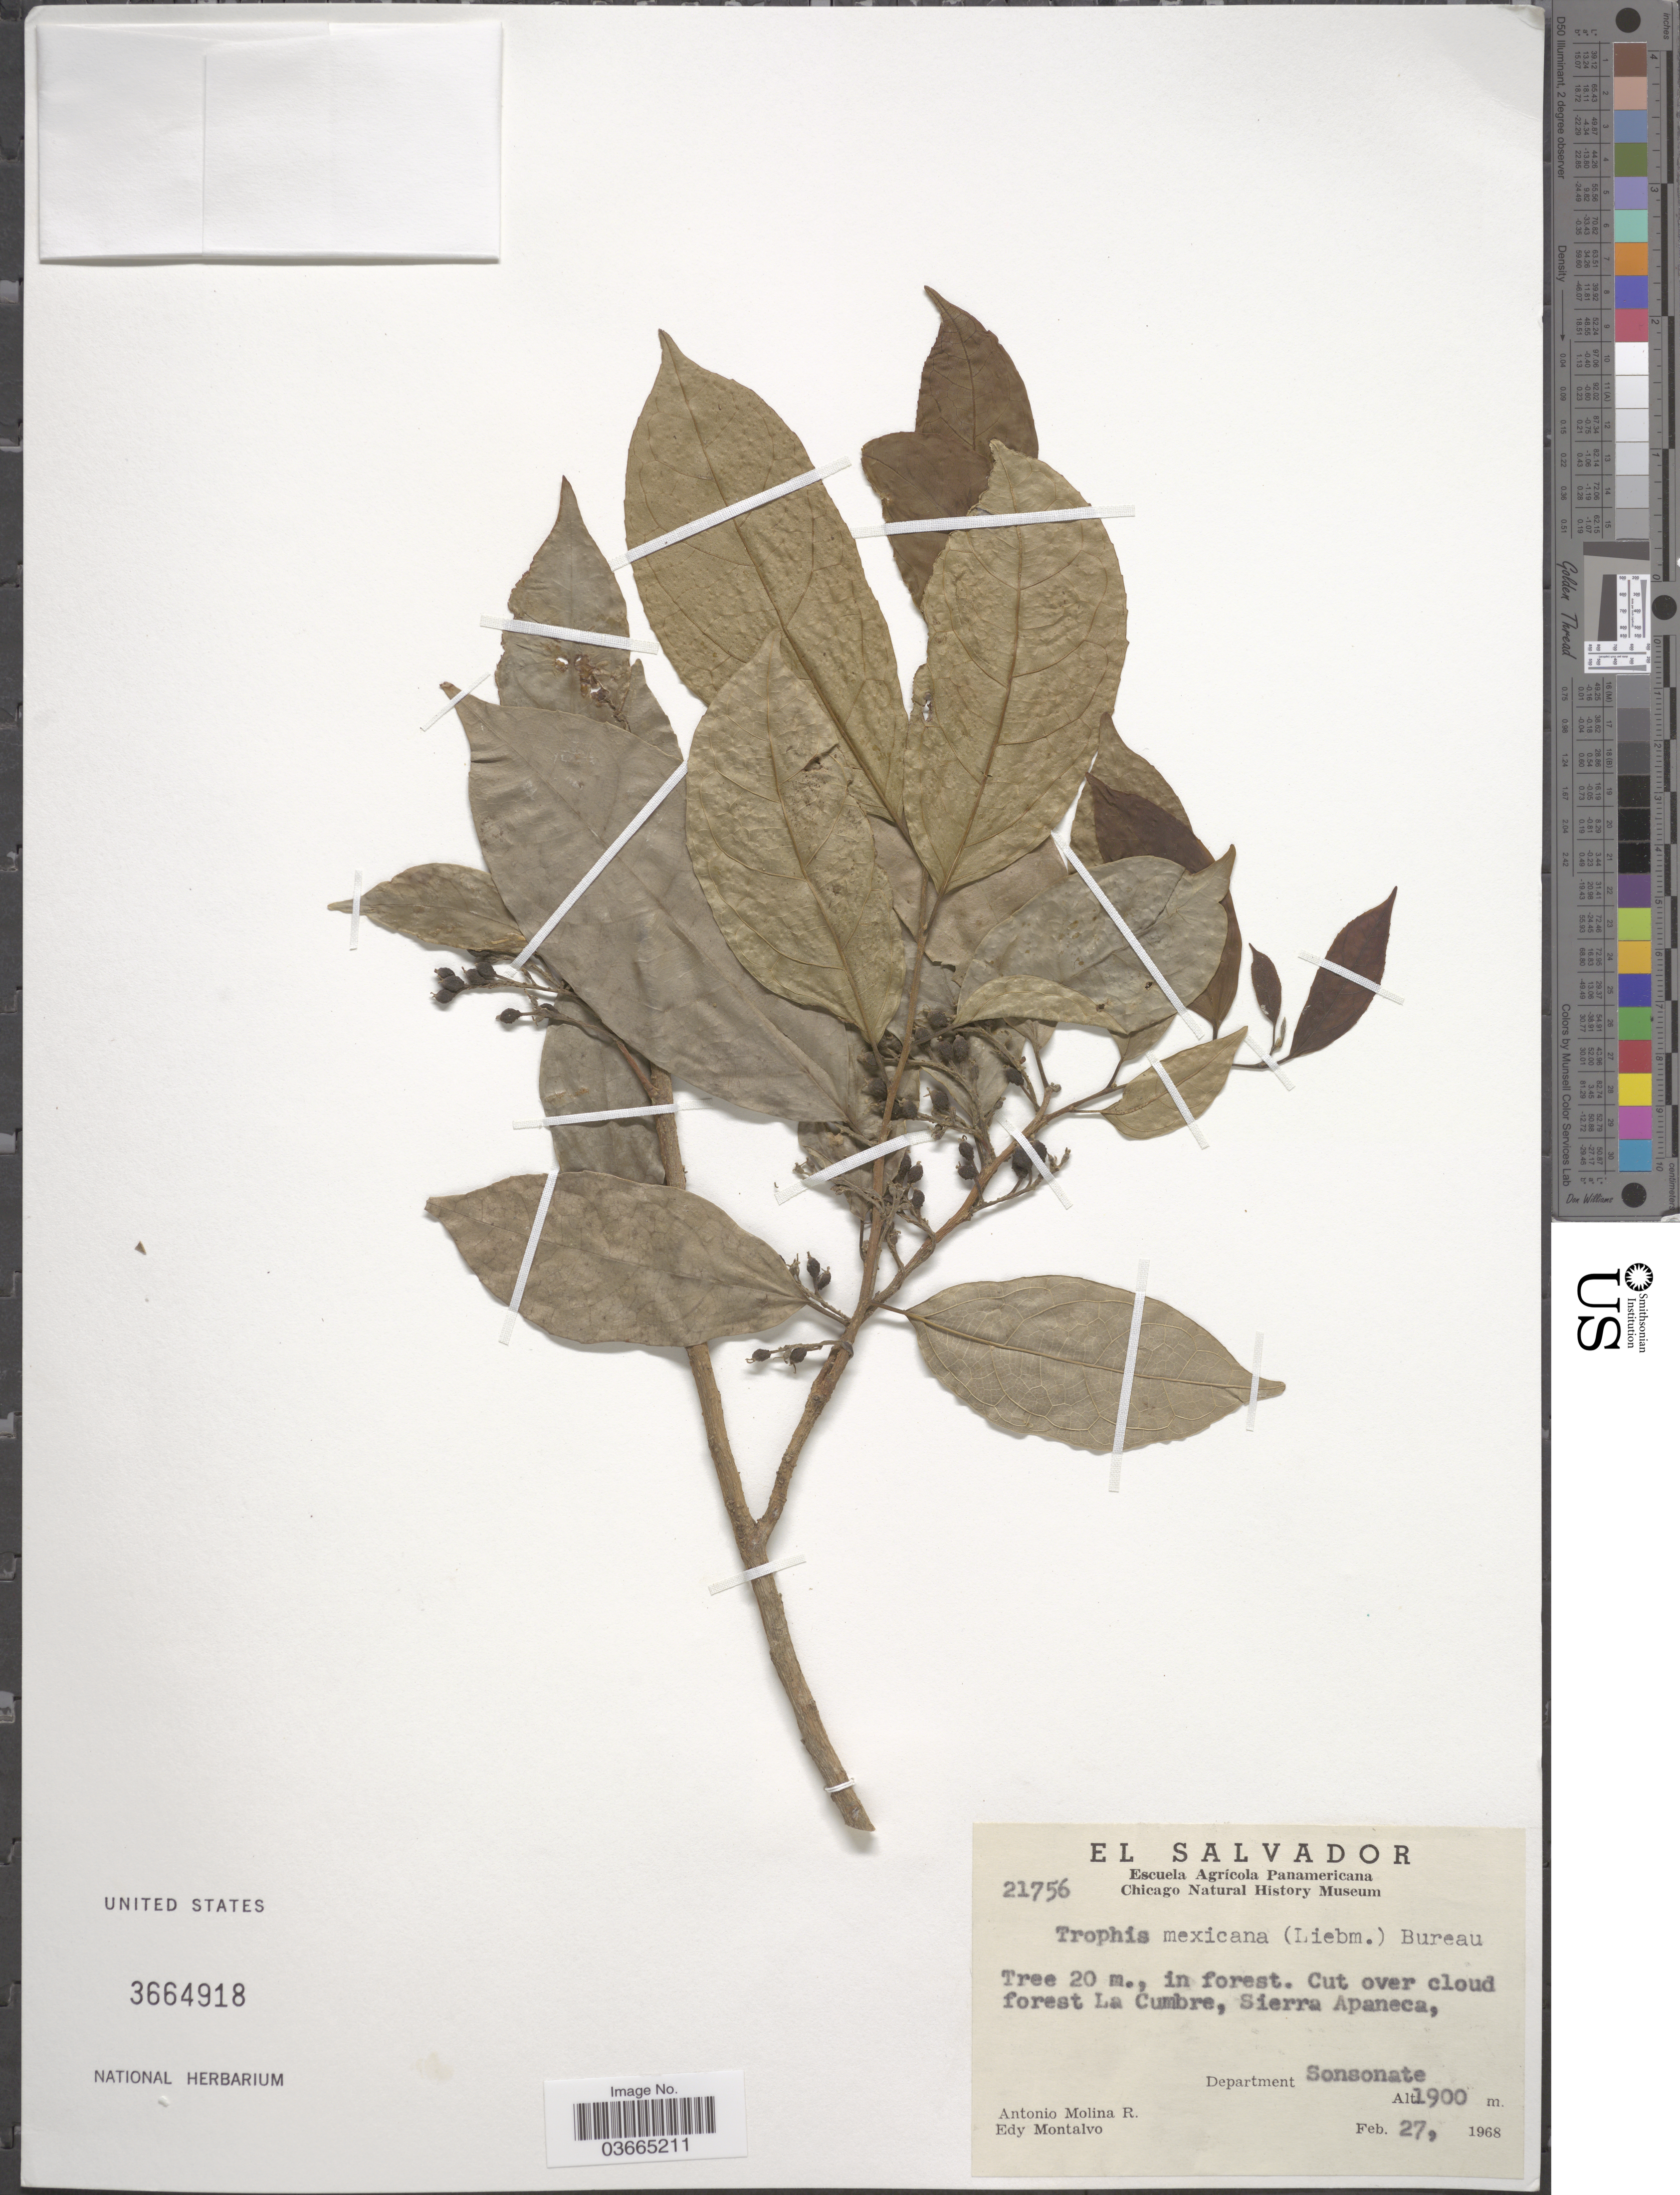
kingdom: Plantae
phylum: Tracheophyta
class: Magnoliopsida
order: Rosales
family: Moraceae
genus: Trophis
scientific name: Trophis mexicana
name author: (Liebm.) Bureau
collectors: A. Molina R. & E. A. Montalvo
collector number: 21756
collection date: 1968-02-27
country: El Salvador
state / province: Sonsonate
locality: Cut over cloud forest La Cumbre, Sierra Apaneca, Department Sonsonate.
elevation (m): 1900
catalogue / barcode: US 3664918